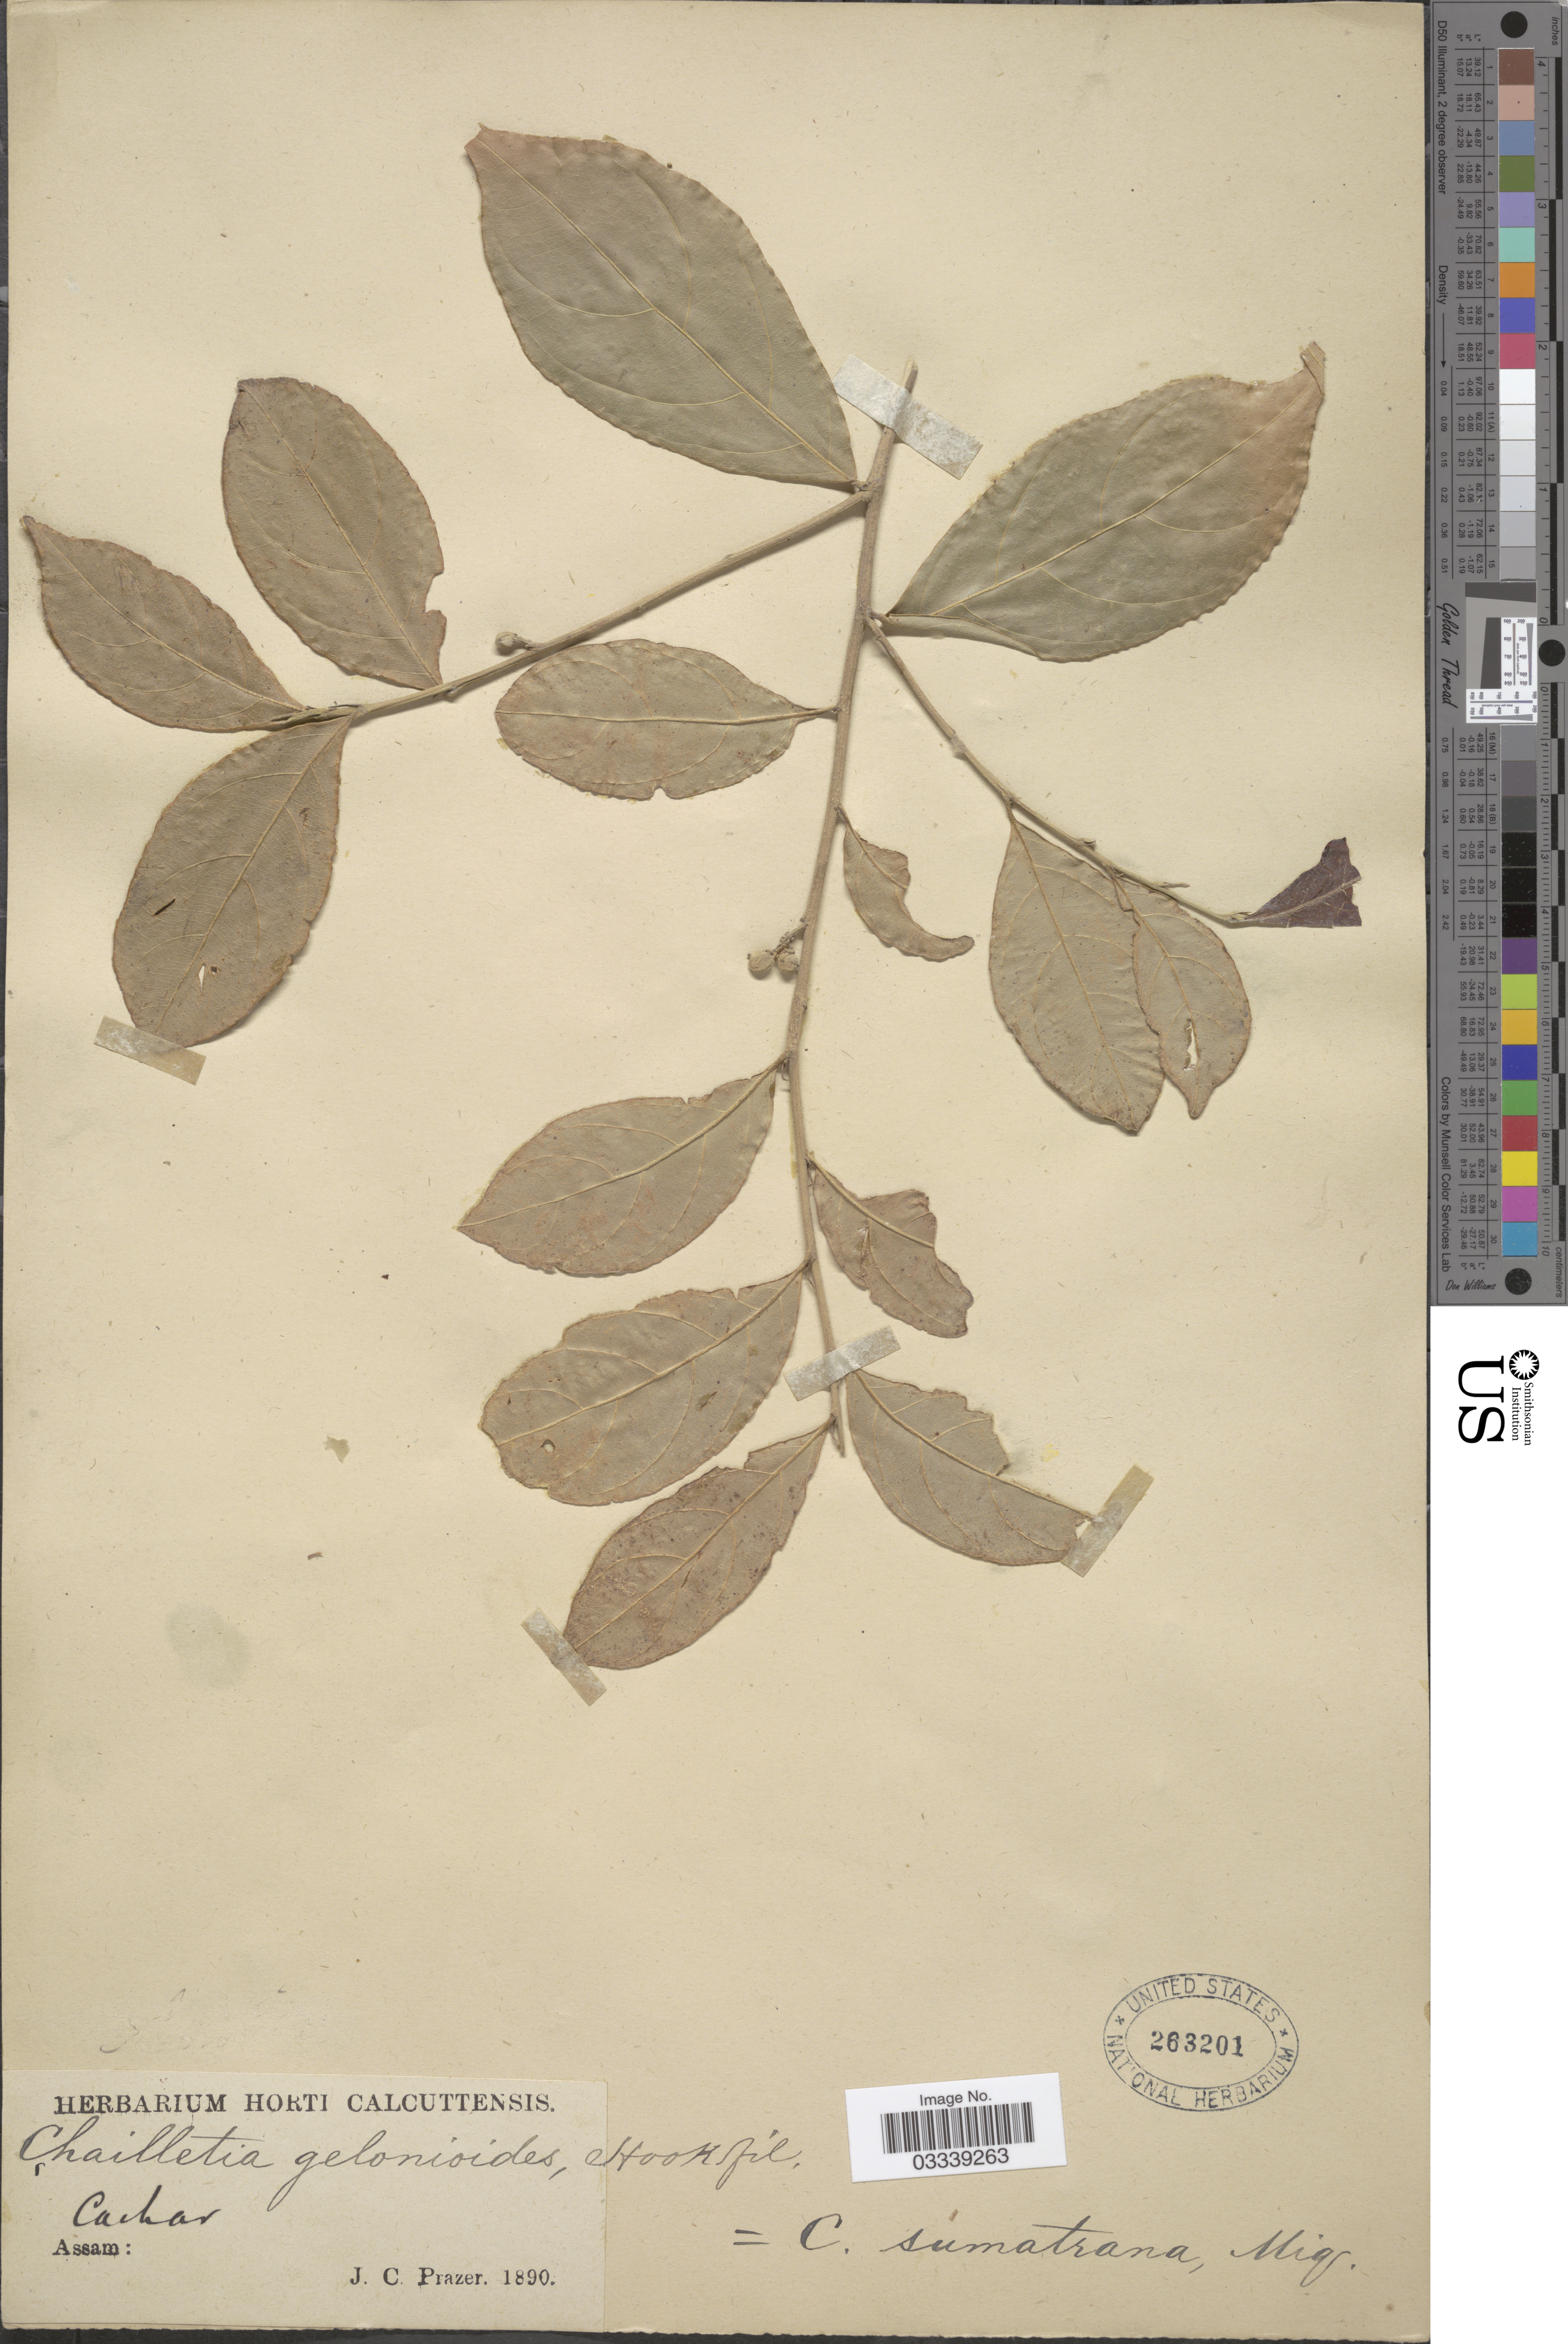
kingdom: Plantae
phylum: Tracheophyta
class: Magnoliopsida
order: Malpighiales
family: Dichapetalaceae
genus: Dichapetalum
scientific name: Dichapetalum gelonioides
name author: (Roxb.) Engl.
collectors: J. Prazer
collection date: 1890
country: India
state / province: Assam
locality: Cachar.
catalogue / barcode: US 263201